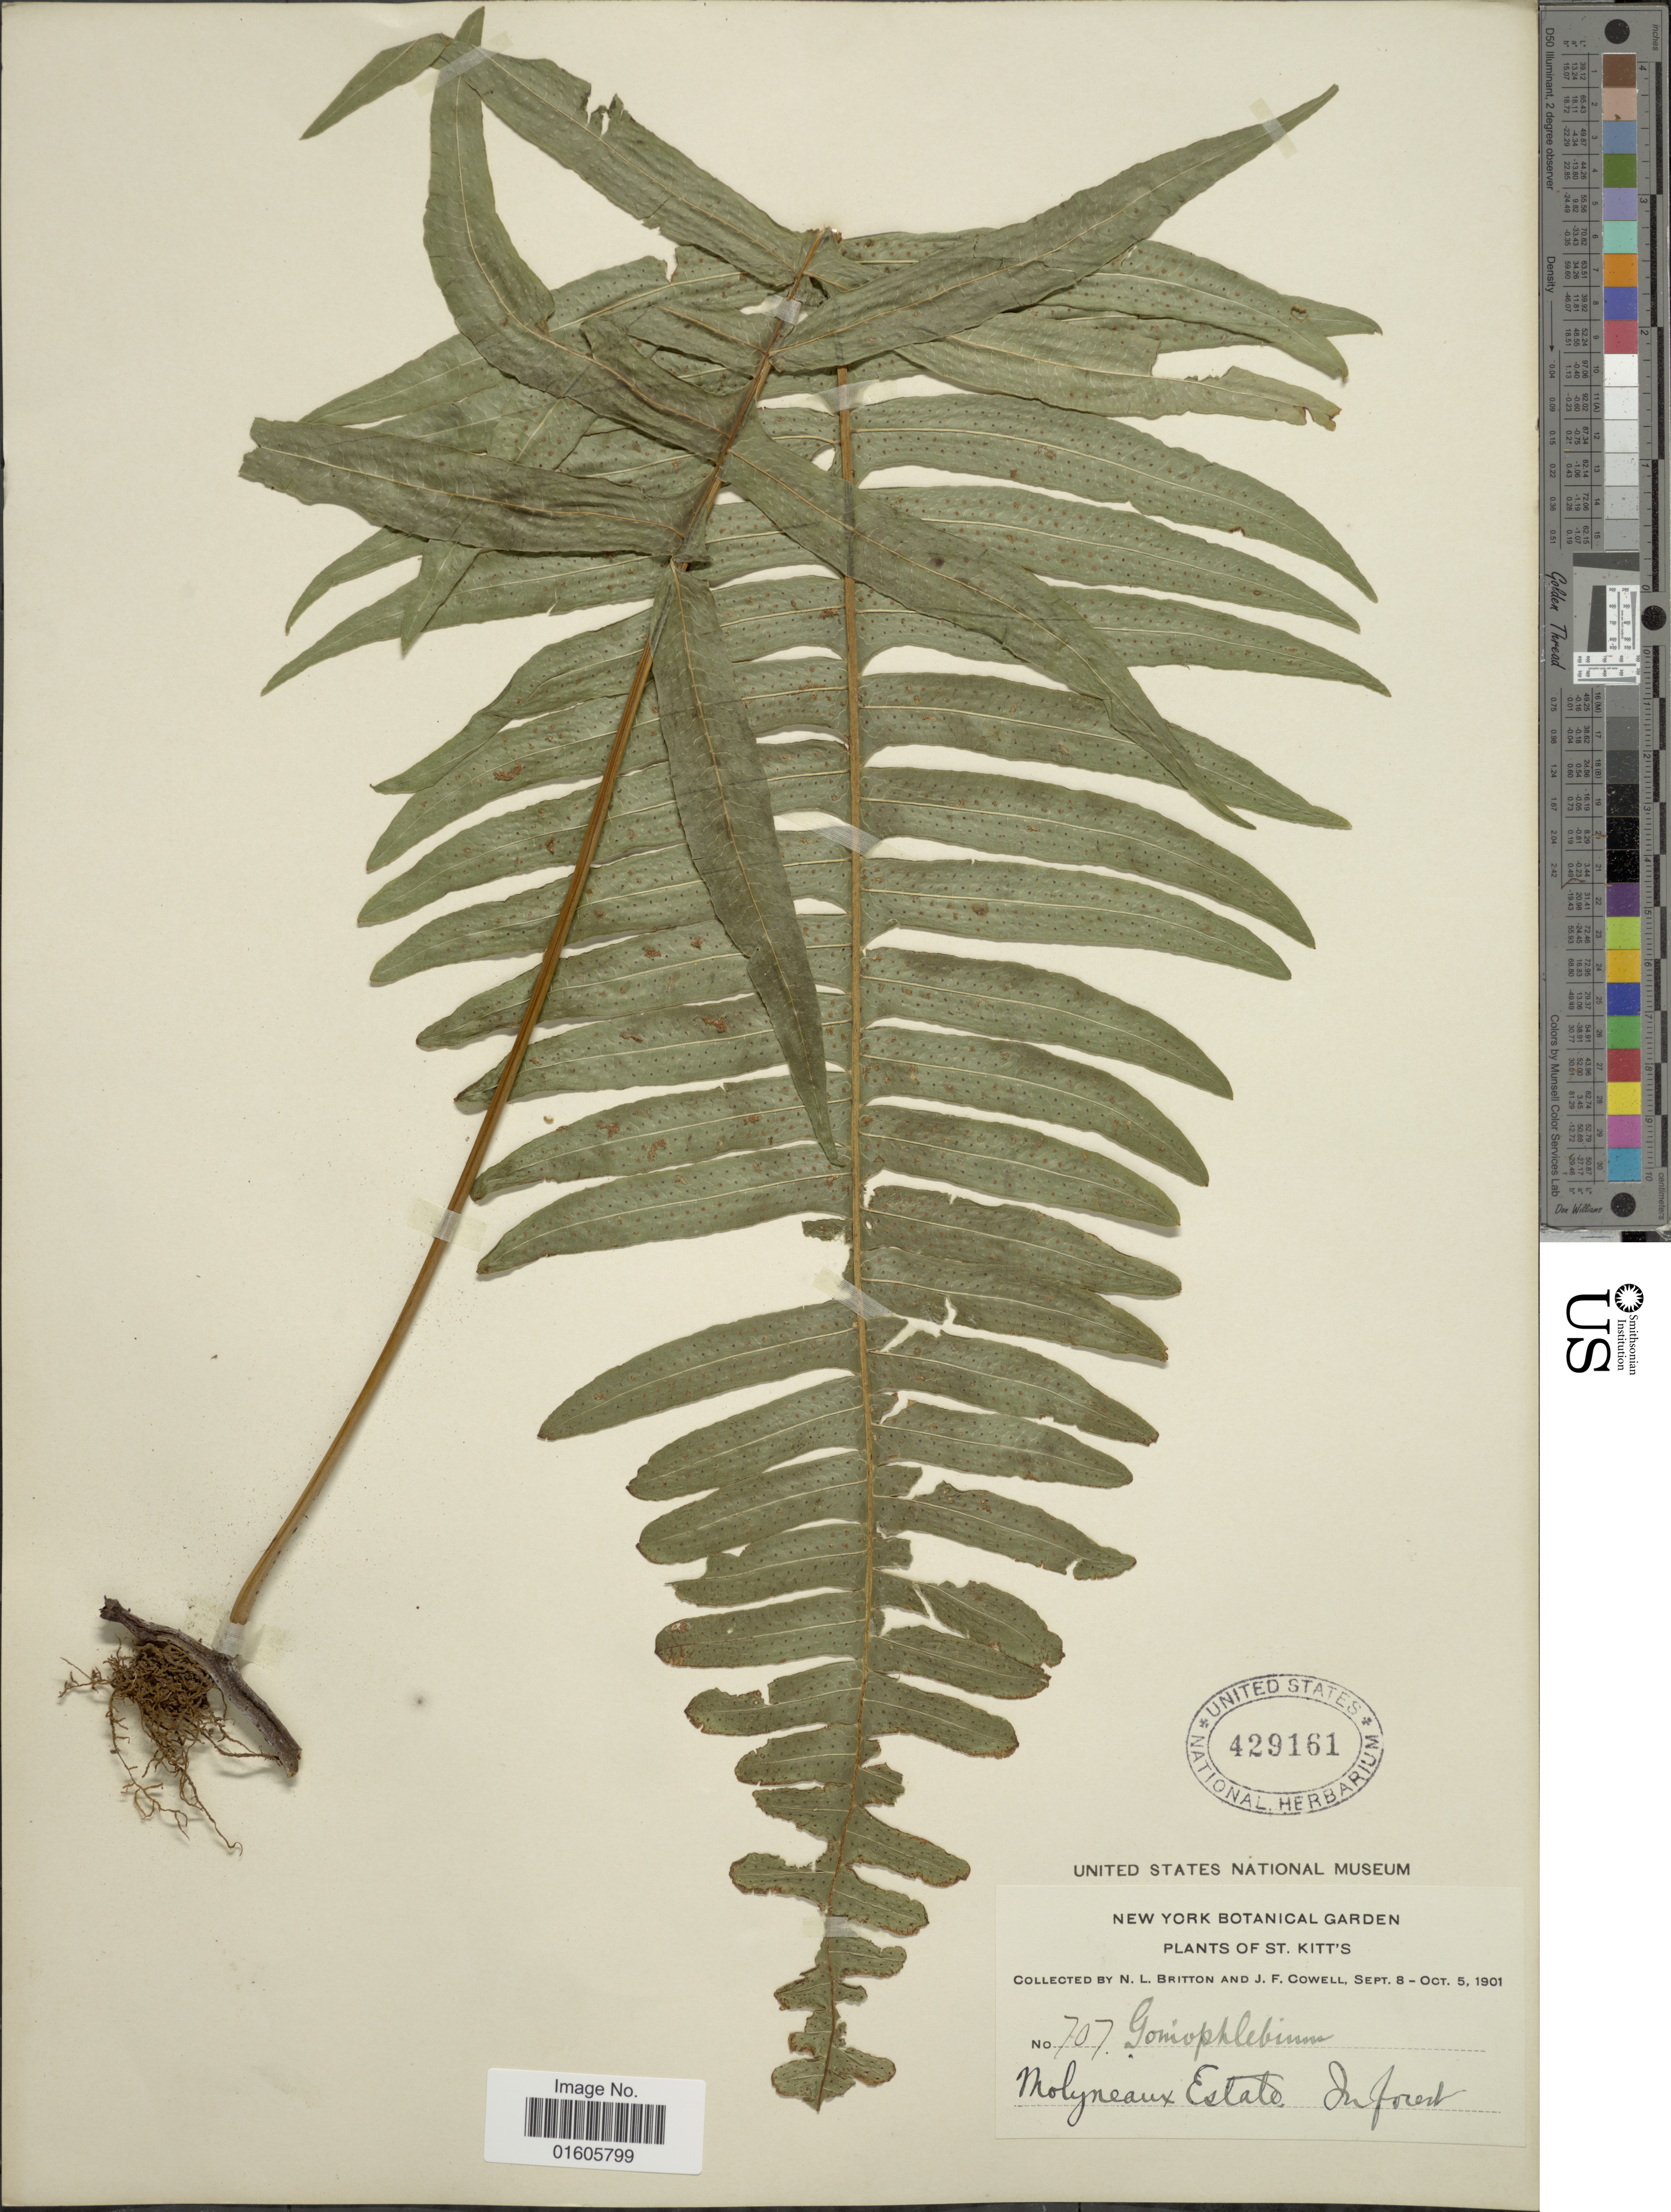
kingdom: Plantae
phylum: Tracheophyta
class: Polypodiopsida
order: Polypodiales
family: Polypodiaceae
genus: Serpocaulon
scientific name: Serpocaulon loriceum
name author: (L.) A.R. Sm.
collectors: N. Britton & J. F. Cowell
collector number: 707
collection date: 1901-09-08/1901-10-05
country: St. Christopher-Nevis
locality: St. Kitt's. Molyneaux Estate.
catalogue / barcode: US 429161